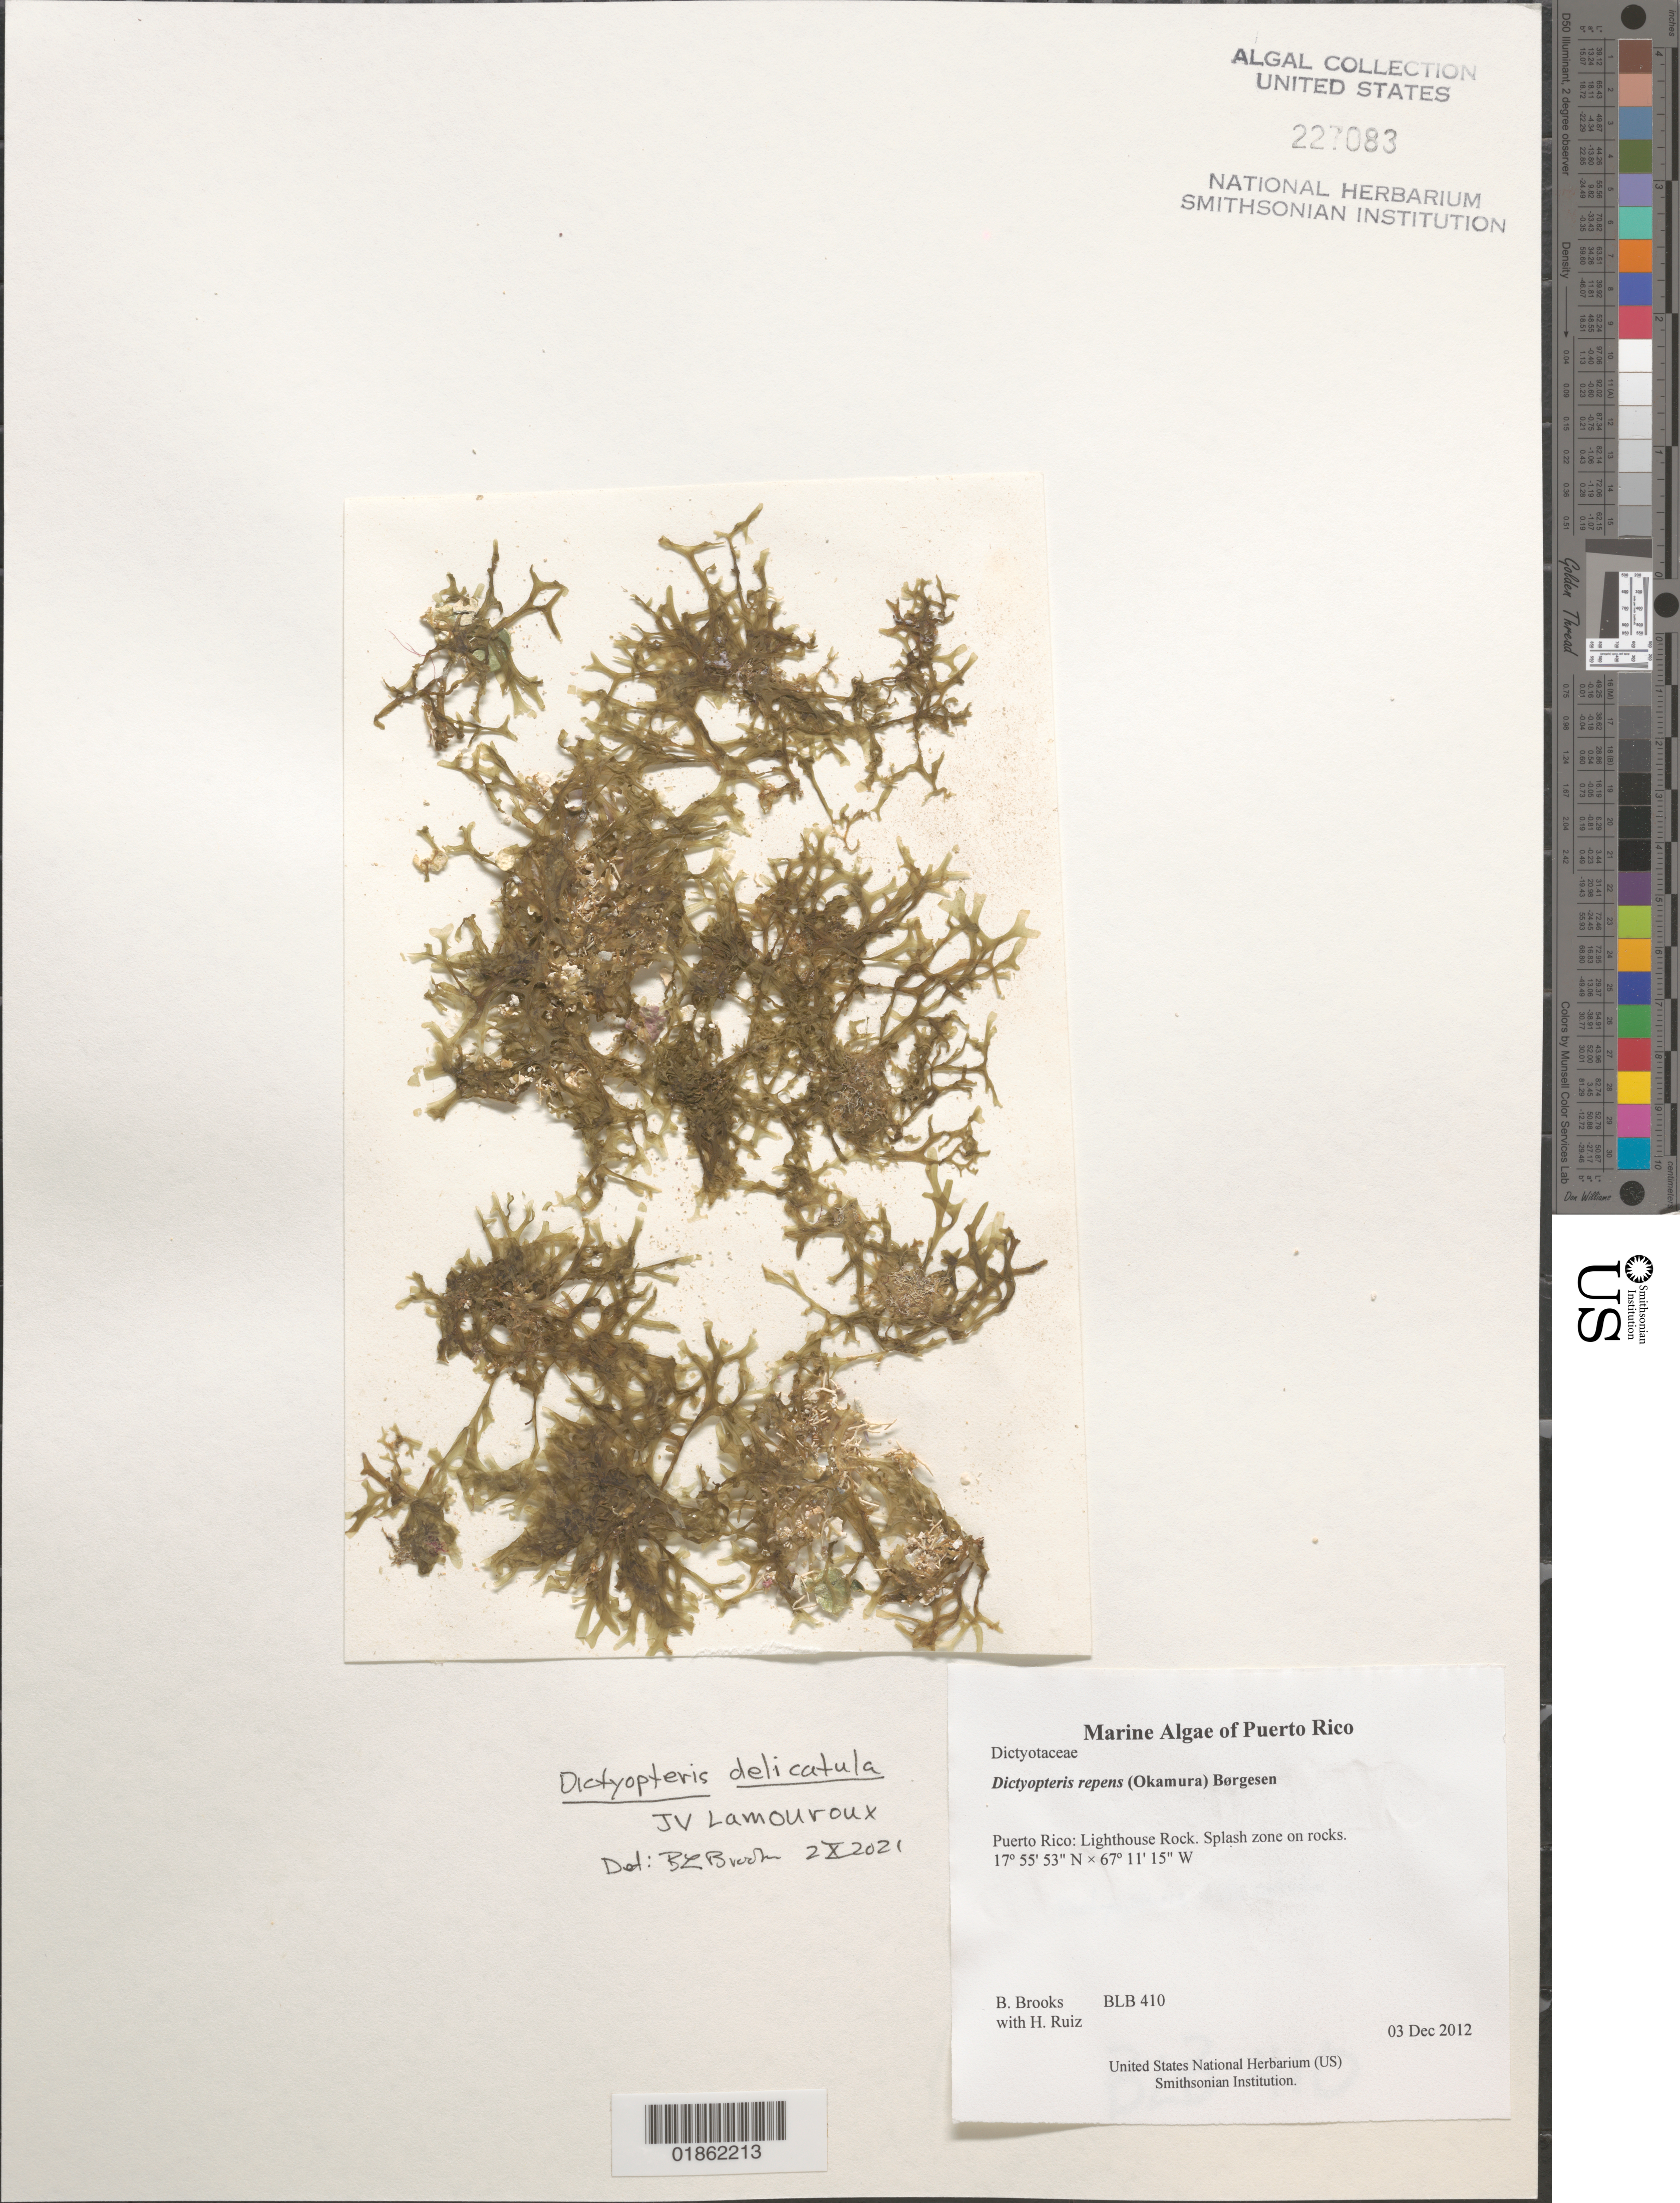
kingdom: Chromista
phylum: Ochrophyta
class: Phaeophyceae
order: Dictyotales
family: Dictyotaceae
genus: Dictyopteris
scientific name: Dictyopteris repens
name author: (Okamura) Børgesen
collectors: B. Brooks & H. Ruiz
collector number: BLB 410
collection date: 2012-12-03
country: Puerto Rico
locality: Lighthouse Rock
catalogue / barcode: US 227083